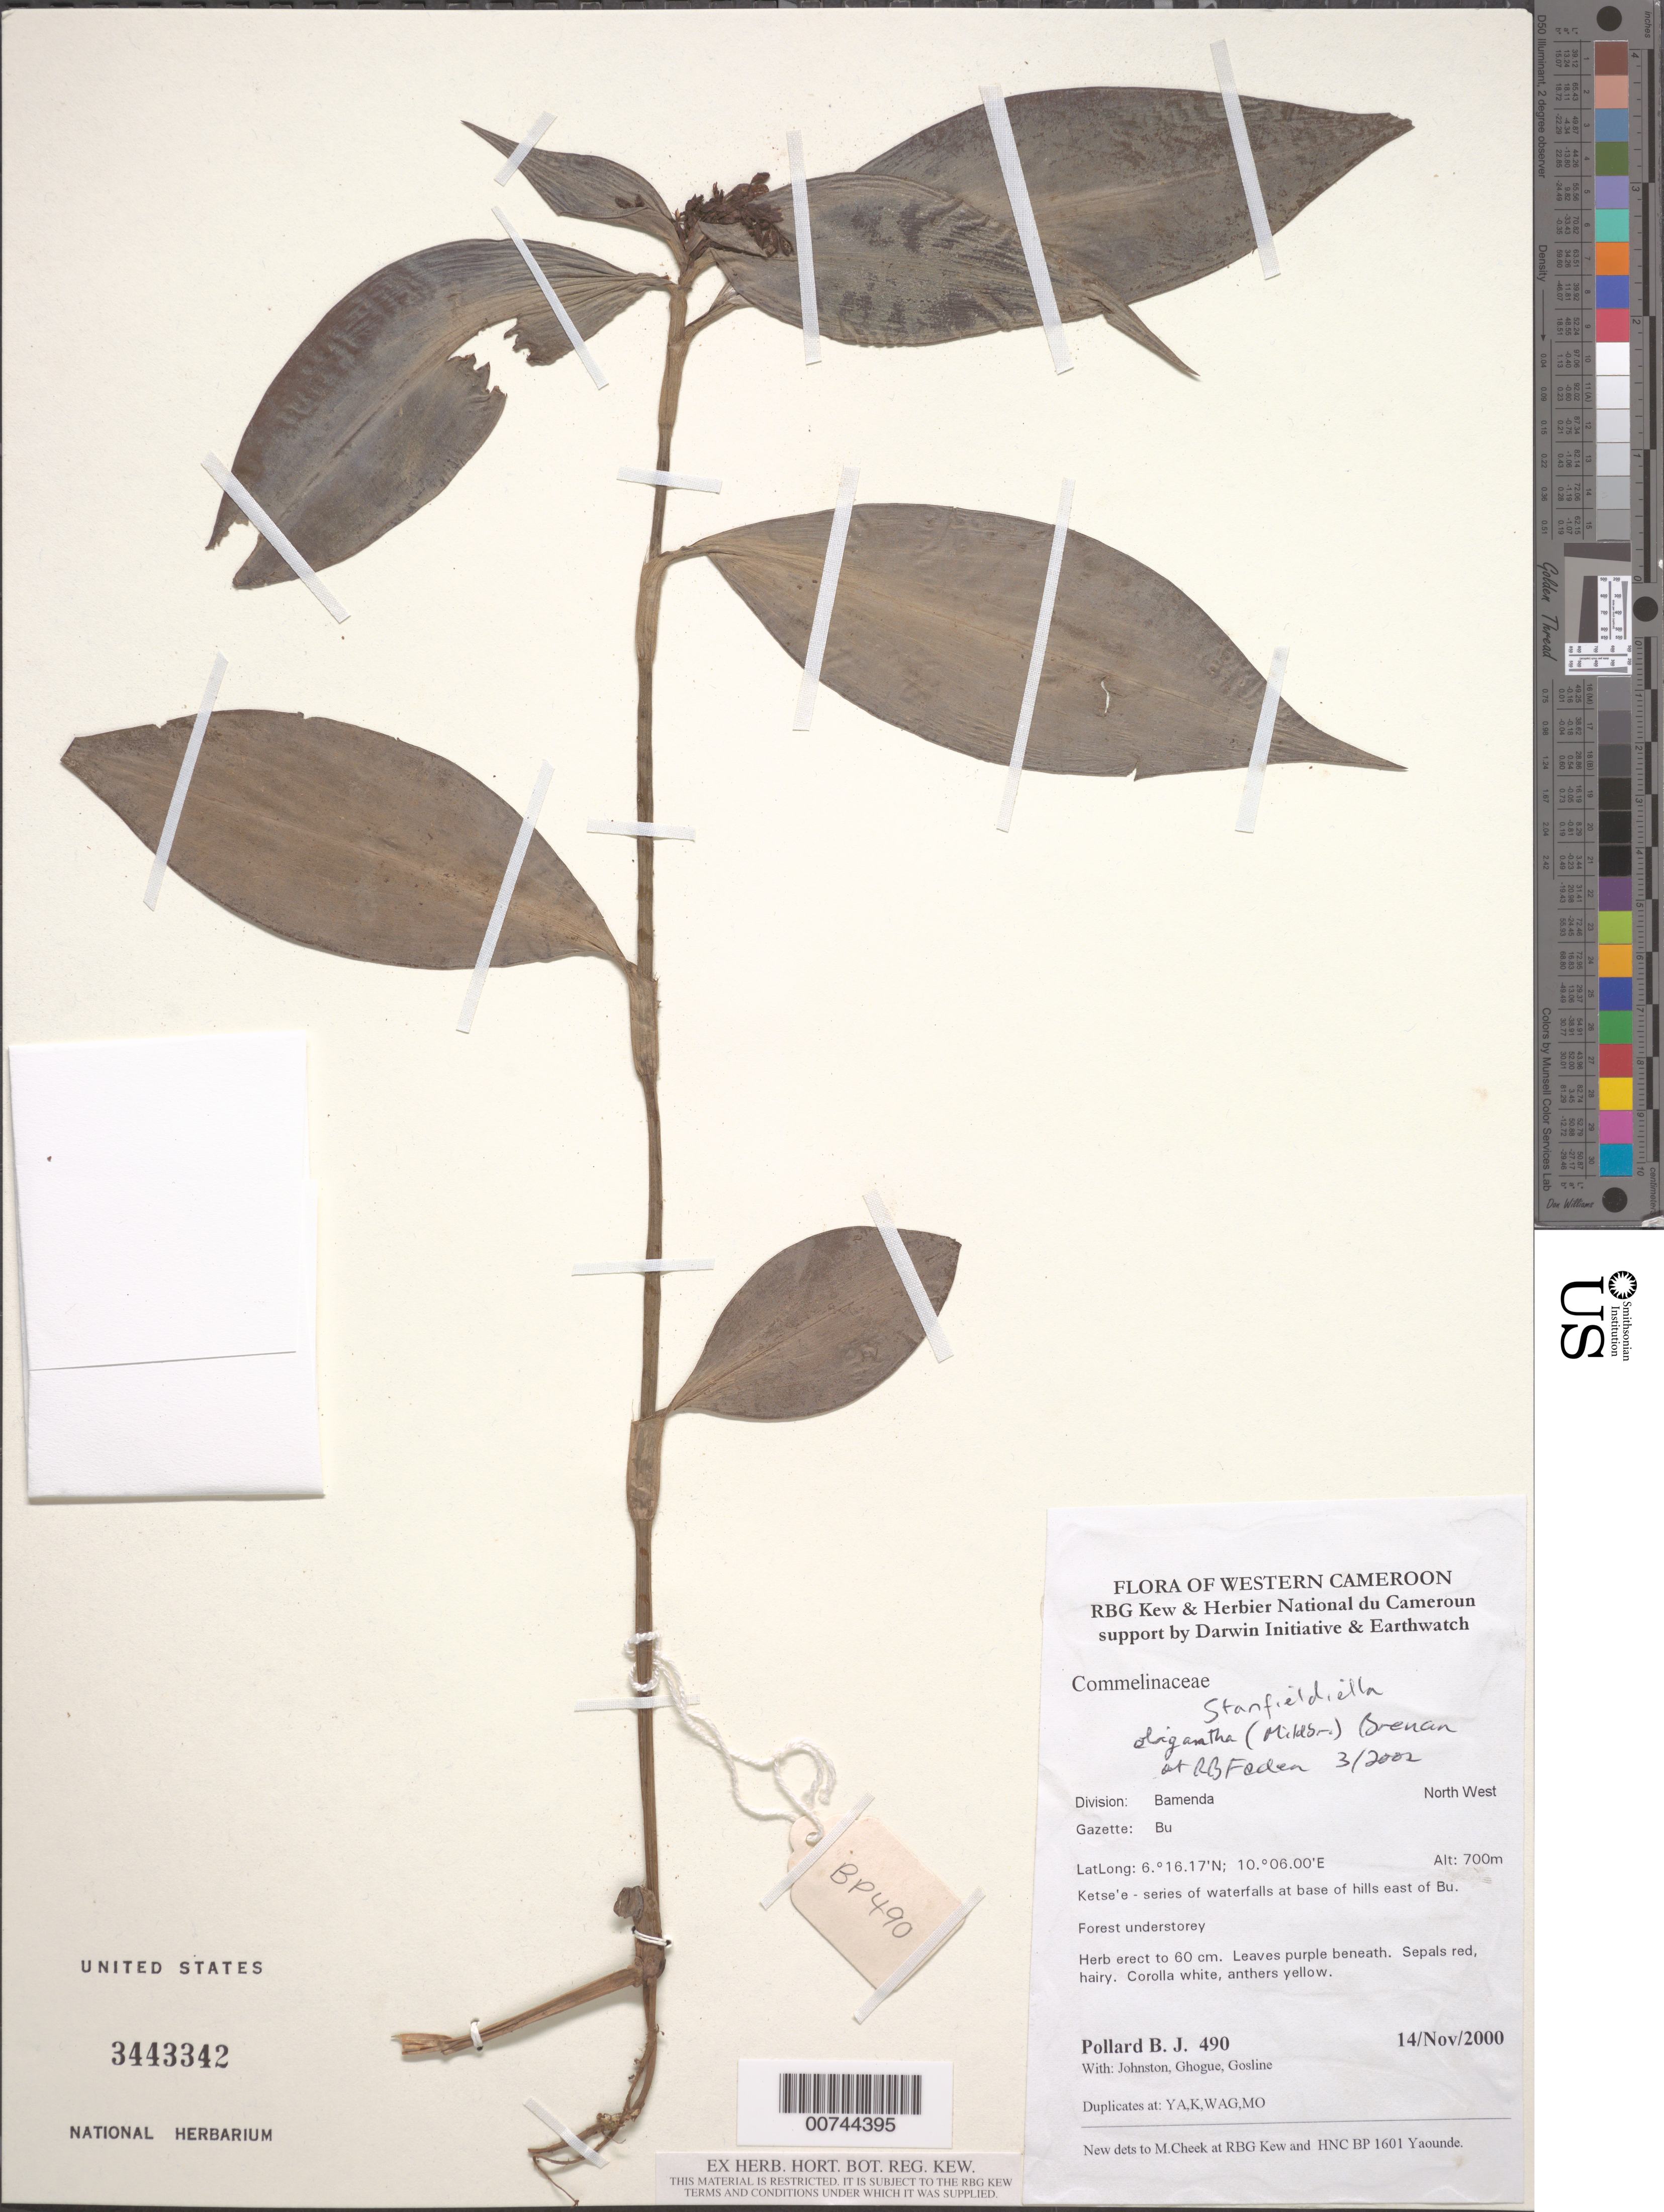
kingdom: Plantae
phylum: Tracheophyta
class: Liliopsida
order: Commelinales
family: Commelinaceae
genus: Stanfieldiella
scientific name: Stanfieldiella oligantha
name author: (Mildbr.) Brenan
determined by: Faden, Robert B., (US), Smithsonian Institution - National Museum of Natural History (UNITED STATES)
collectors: B. J. Pollard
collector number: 490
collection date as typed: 14 Nov 2000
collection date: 2000-11-14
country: Cameroon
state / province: Nord-ouest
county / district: Bamenda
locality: E of Bu.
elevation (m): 700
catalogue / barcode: US 3443342